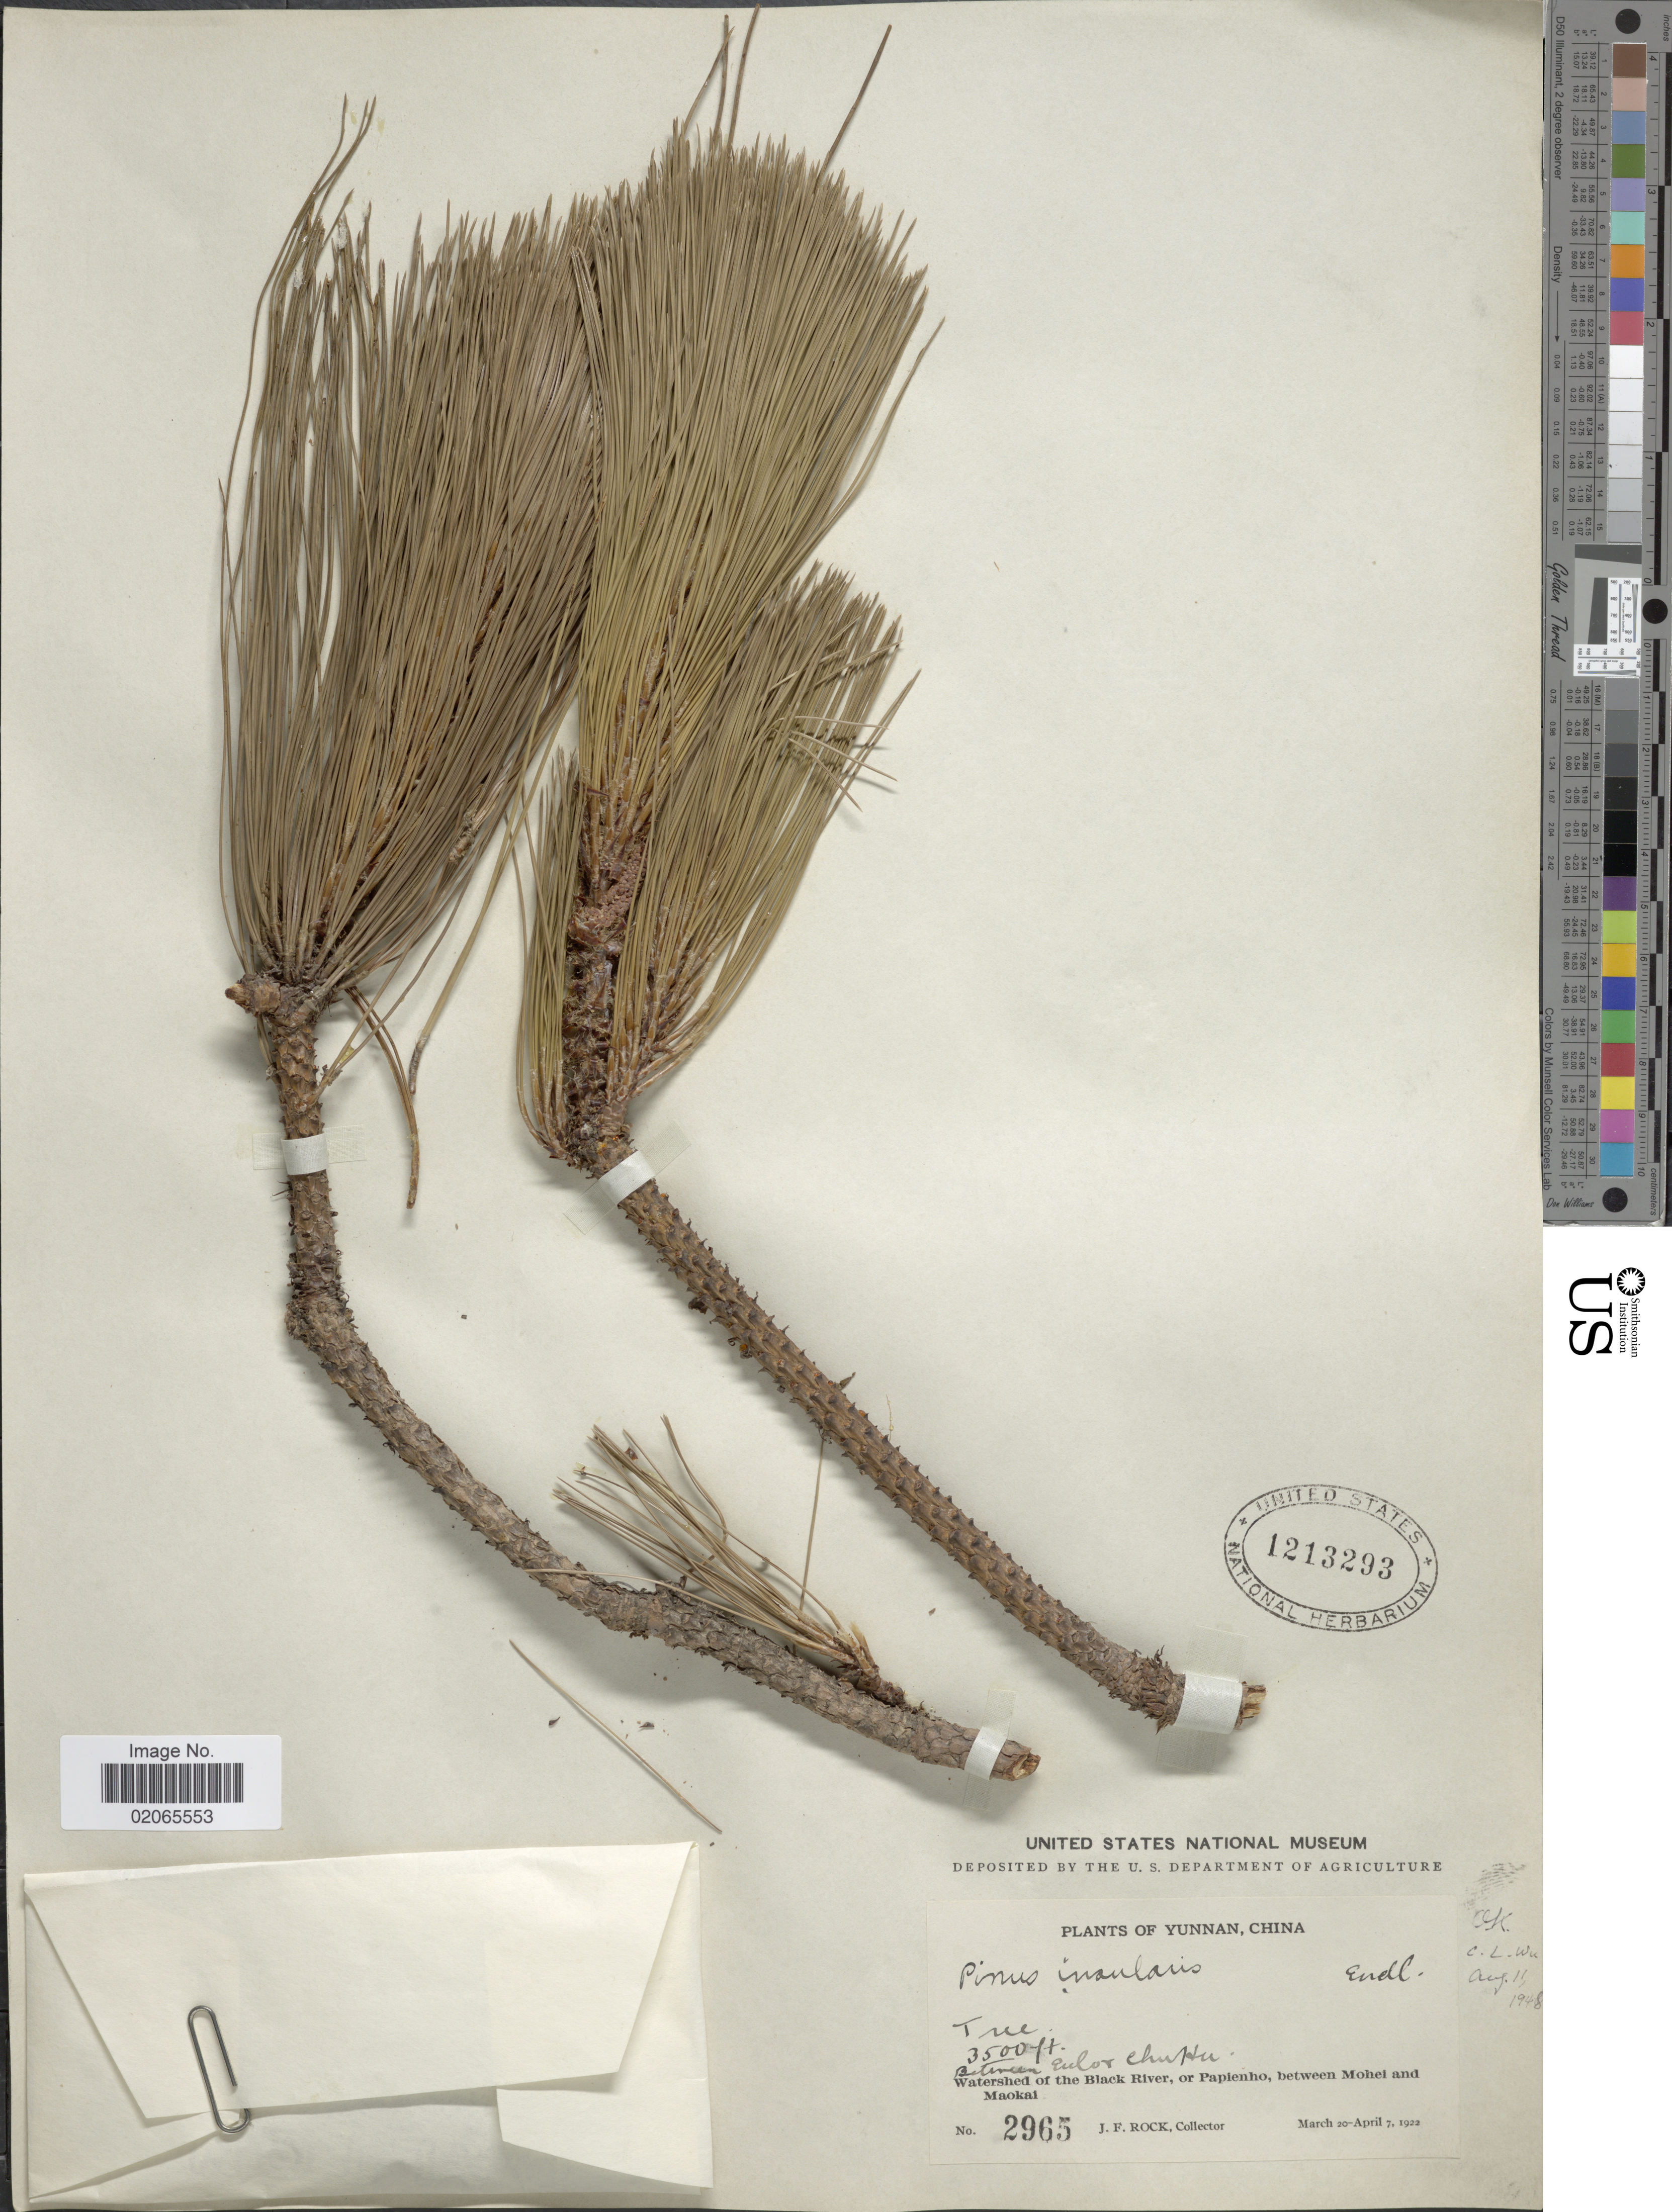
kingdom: Plantae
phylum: Tracheophyta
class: Pinopsida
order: Pinales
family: Pinaceae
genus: Pinus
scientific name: Pinus insularis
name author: Endl.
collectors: J. Rock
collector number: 2965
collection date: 1922-03-20/1922-04-07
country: China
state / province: Yunnan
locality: Between Eulox Chuphu, Watershed of the Black River, or Papienho, between Mohei and Maokai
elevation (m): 1067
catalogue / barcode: US 1213293